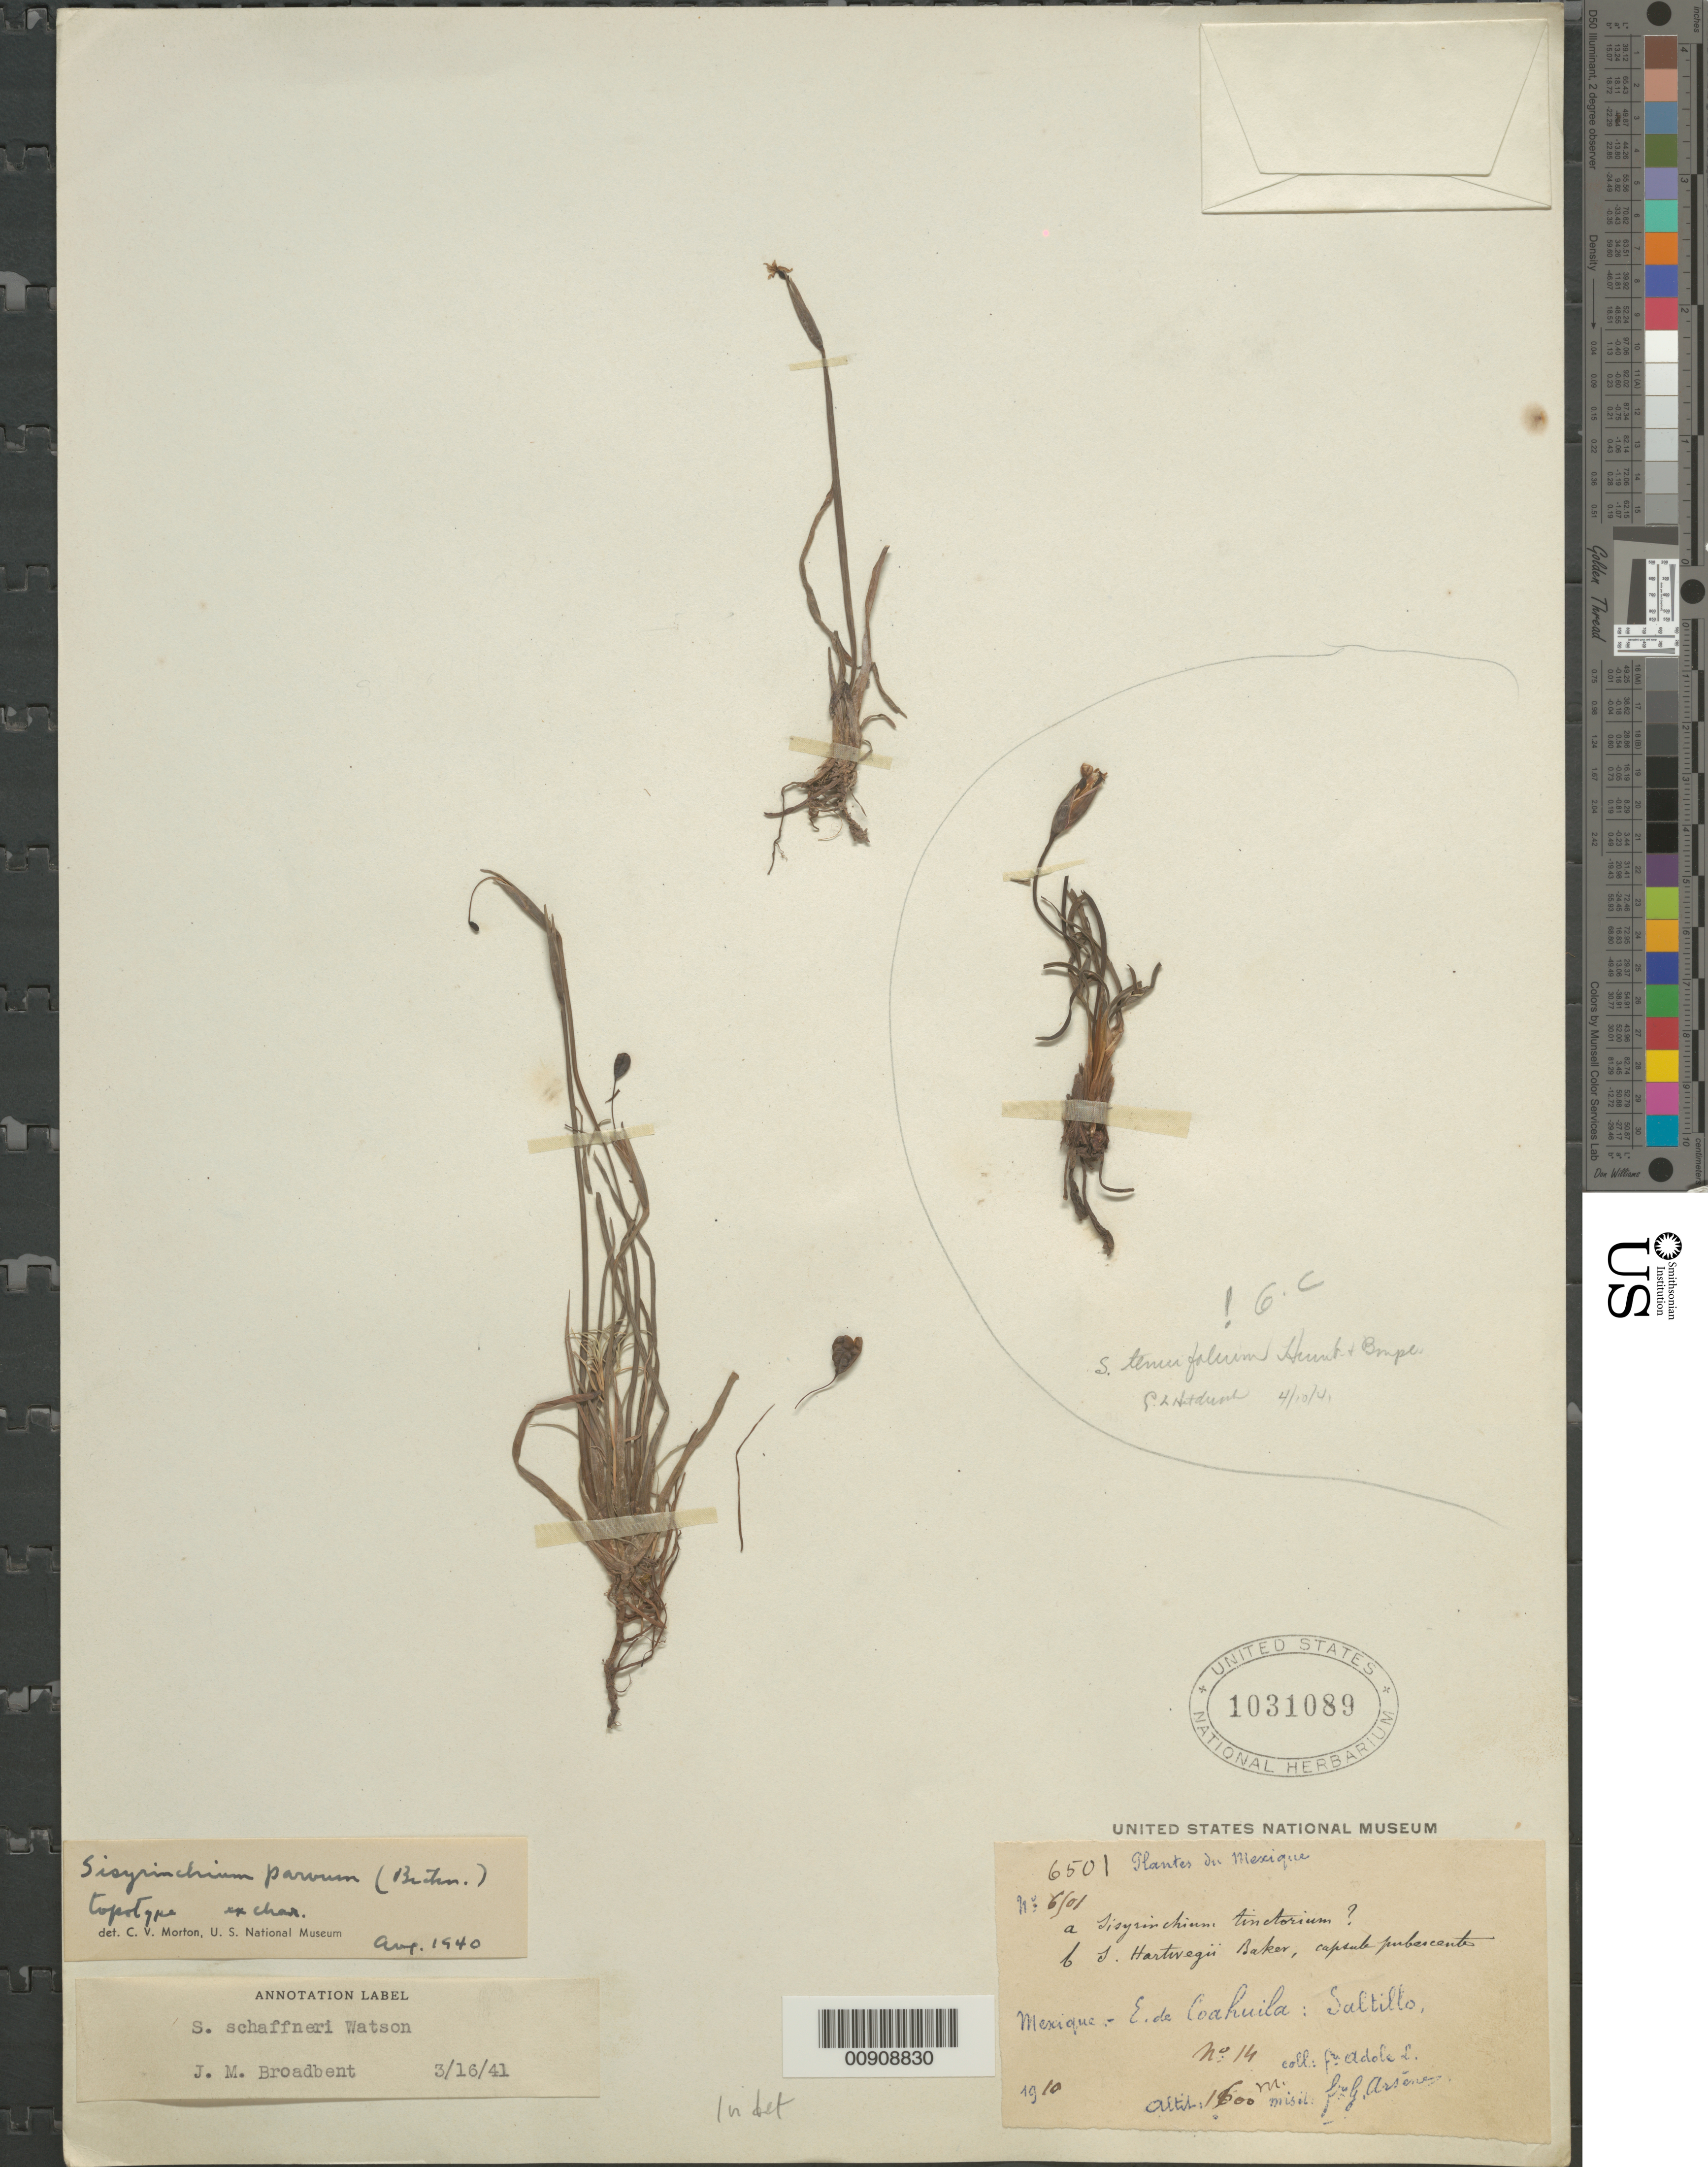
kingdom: Plantae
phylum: Tracheophyta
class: Liliopsida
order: Asparagales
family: Iridaceae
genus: Sisyrinchium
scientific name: Sisyrinchium sp.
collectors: Bro. Adole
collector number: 14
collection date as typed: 1910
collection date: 1910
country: Mexico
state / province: Coahuila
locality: E. de Coahuila: Saltillo.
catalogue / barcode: US 1031089